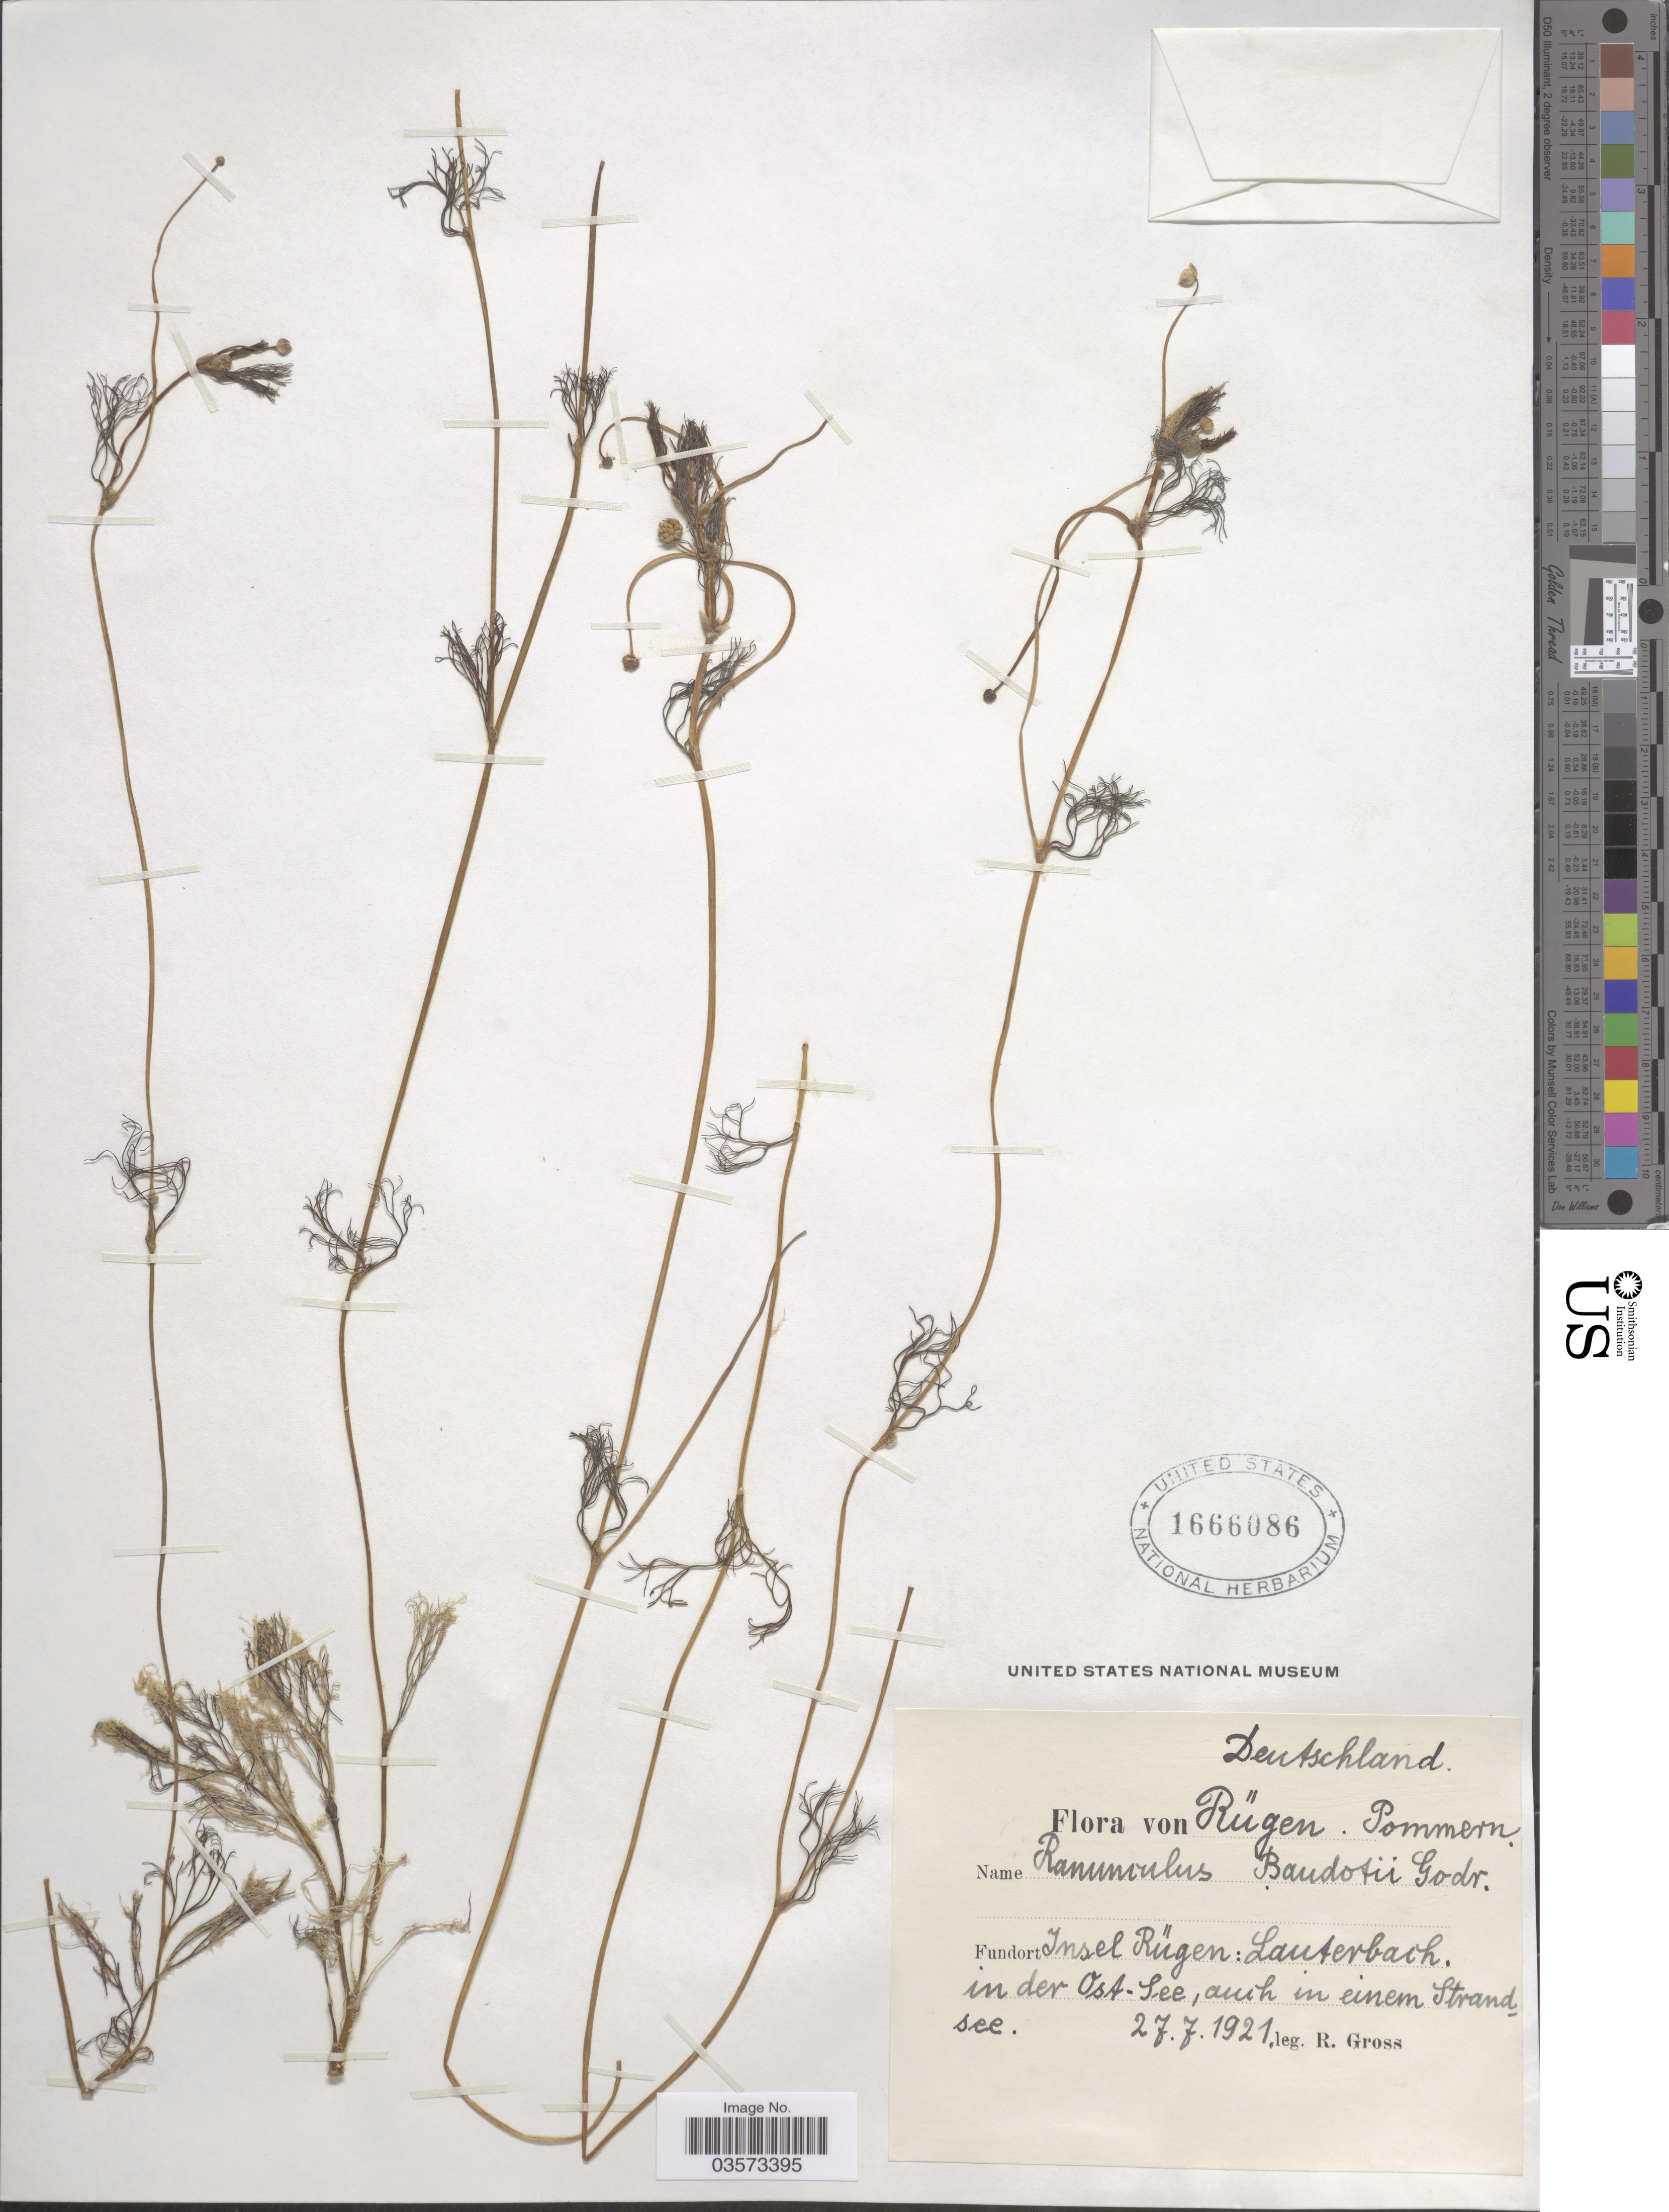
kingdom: Plantae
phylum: Tracheophyta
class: Magnoliopsida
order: Ranunculales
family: Ranunculaceae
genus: Ranunculus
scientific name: Ranunculus baudotii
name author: Godr.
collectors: R. Gross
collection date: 1921-07-27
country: Germany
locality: Deutschland. Rügen. Pommern. Insel Rügen: Lauterbach. in der ost-See, auch in einem Strand.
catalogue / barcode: US 1666086